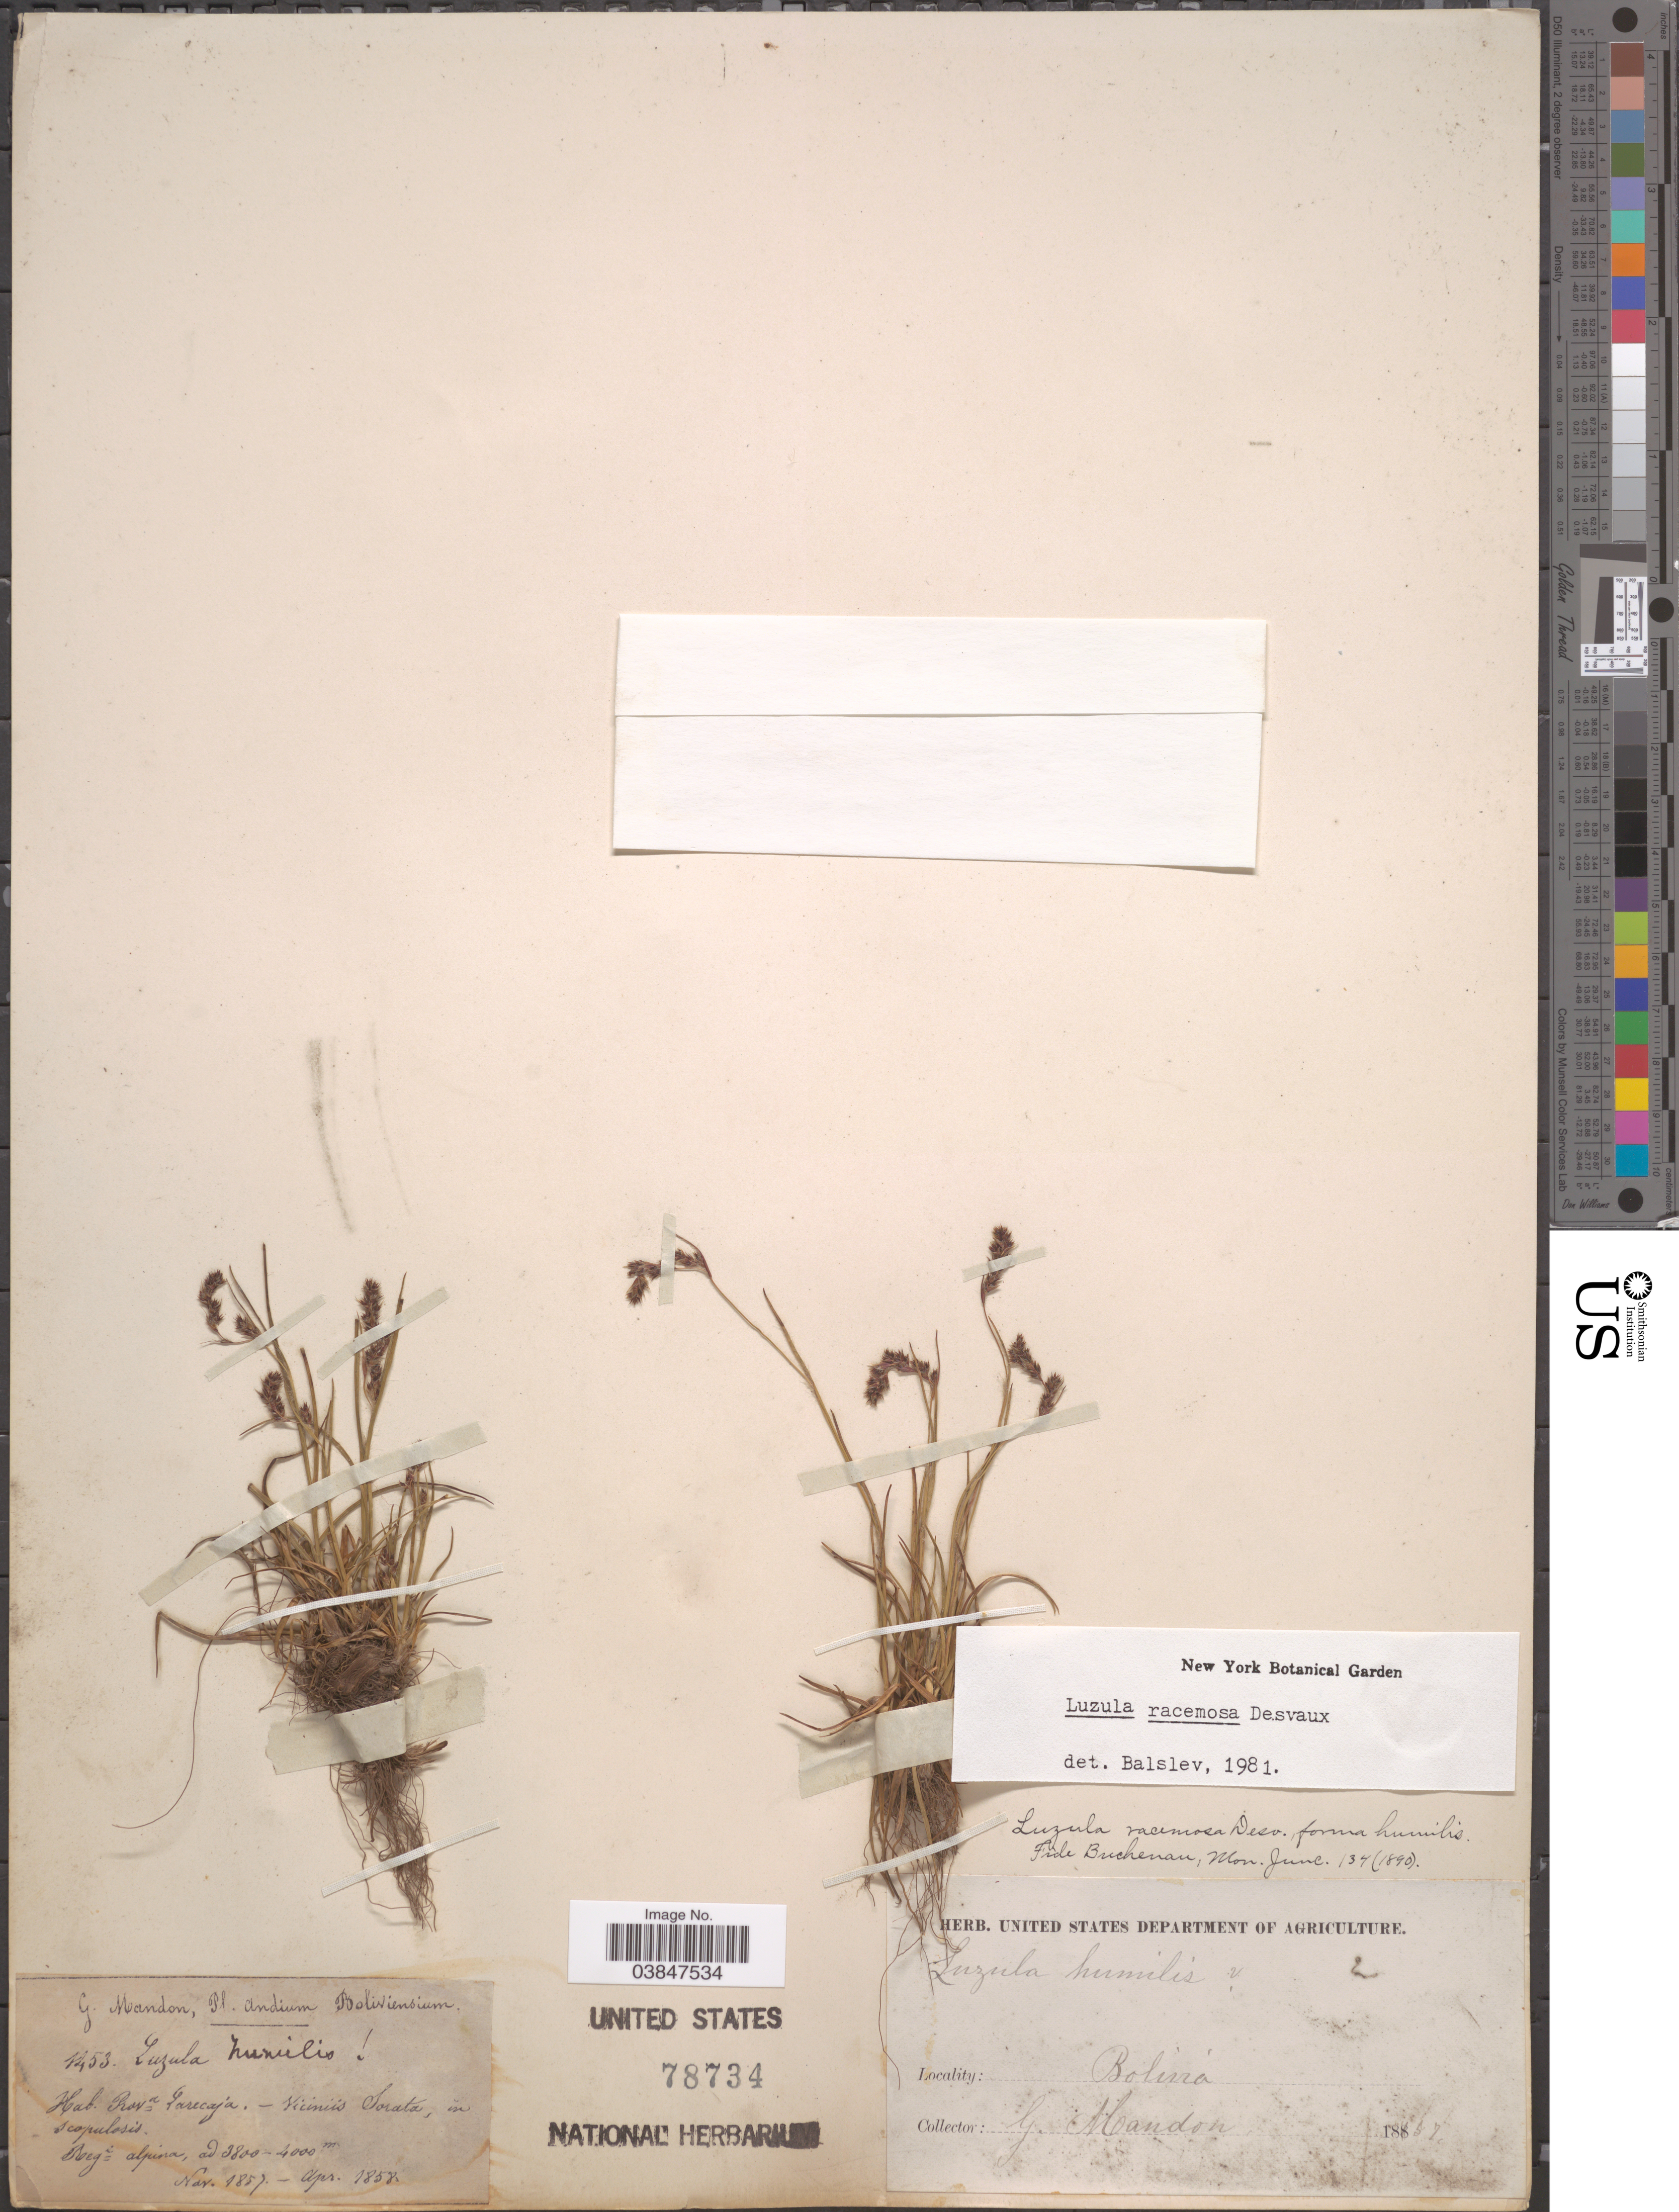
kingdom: Plantae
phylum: Tracheophyta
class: Liliopsida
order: Poales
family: Juncaceae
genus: Luzula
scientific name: Luzula racemosa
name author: Desv.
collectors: G. Mandon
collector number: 1453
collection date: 1857-11/1858-04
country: Bolivia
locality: Prova Larecaja.- Viciniis Sorata, in scopulosis. Rege alpina.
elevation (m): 3800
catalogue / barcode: US 78734